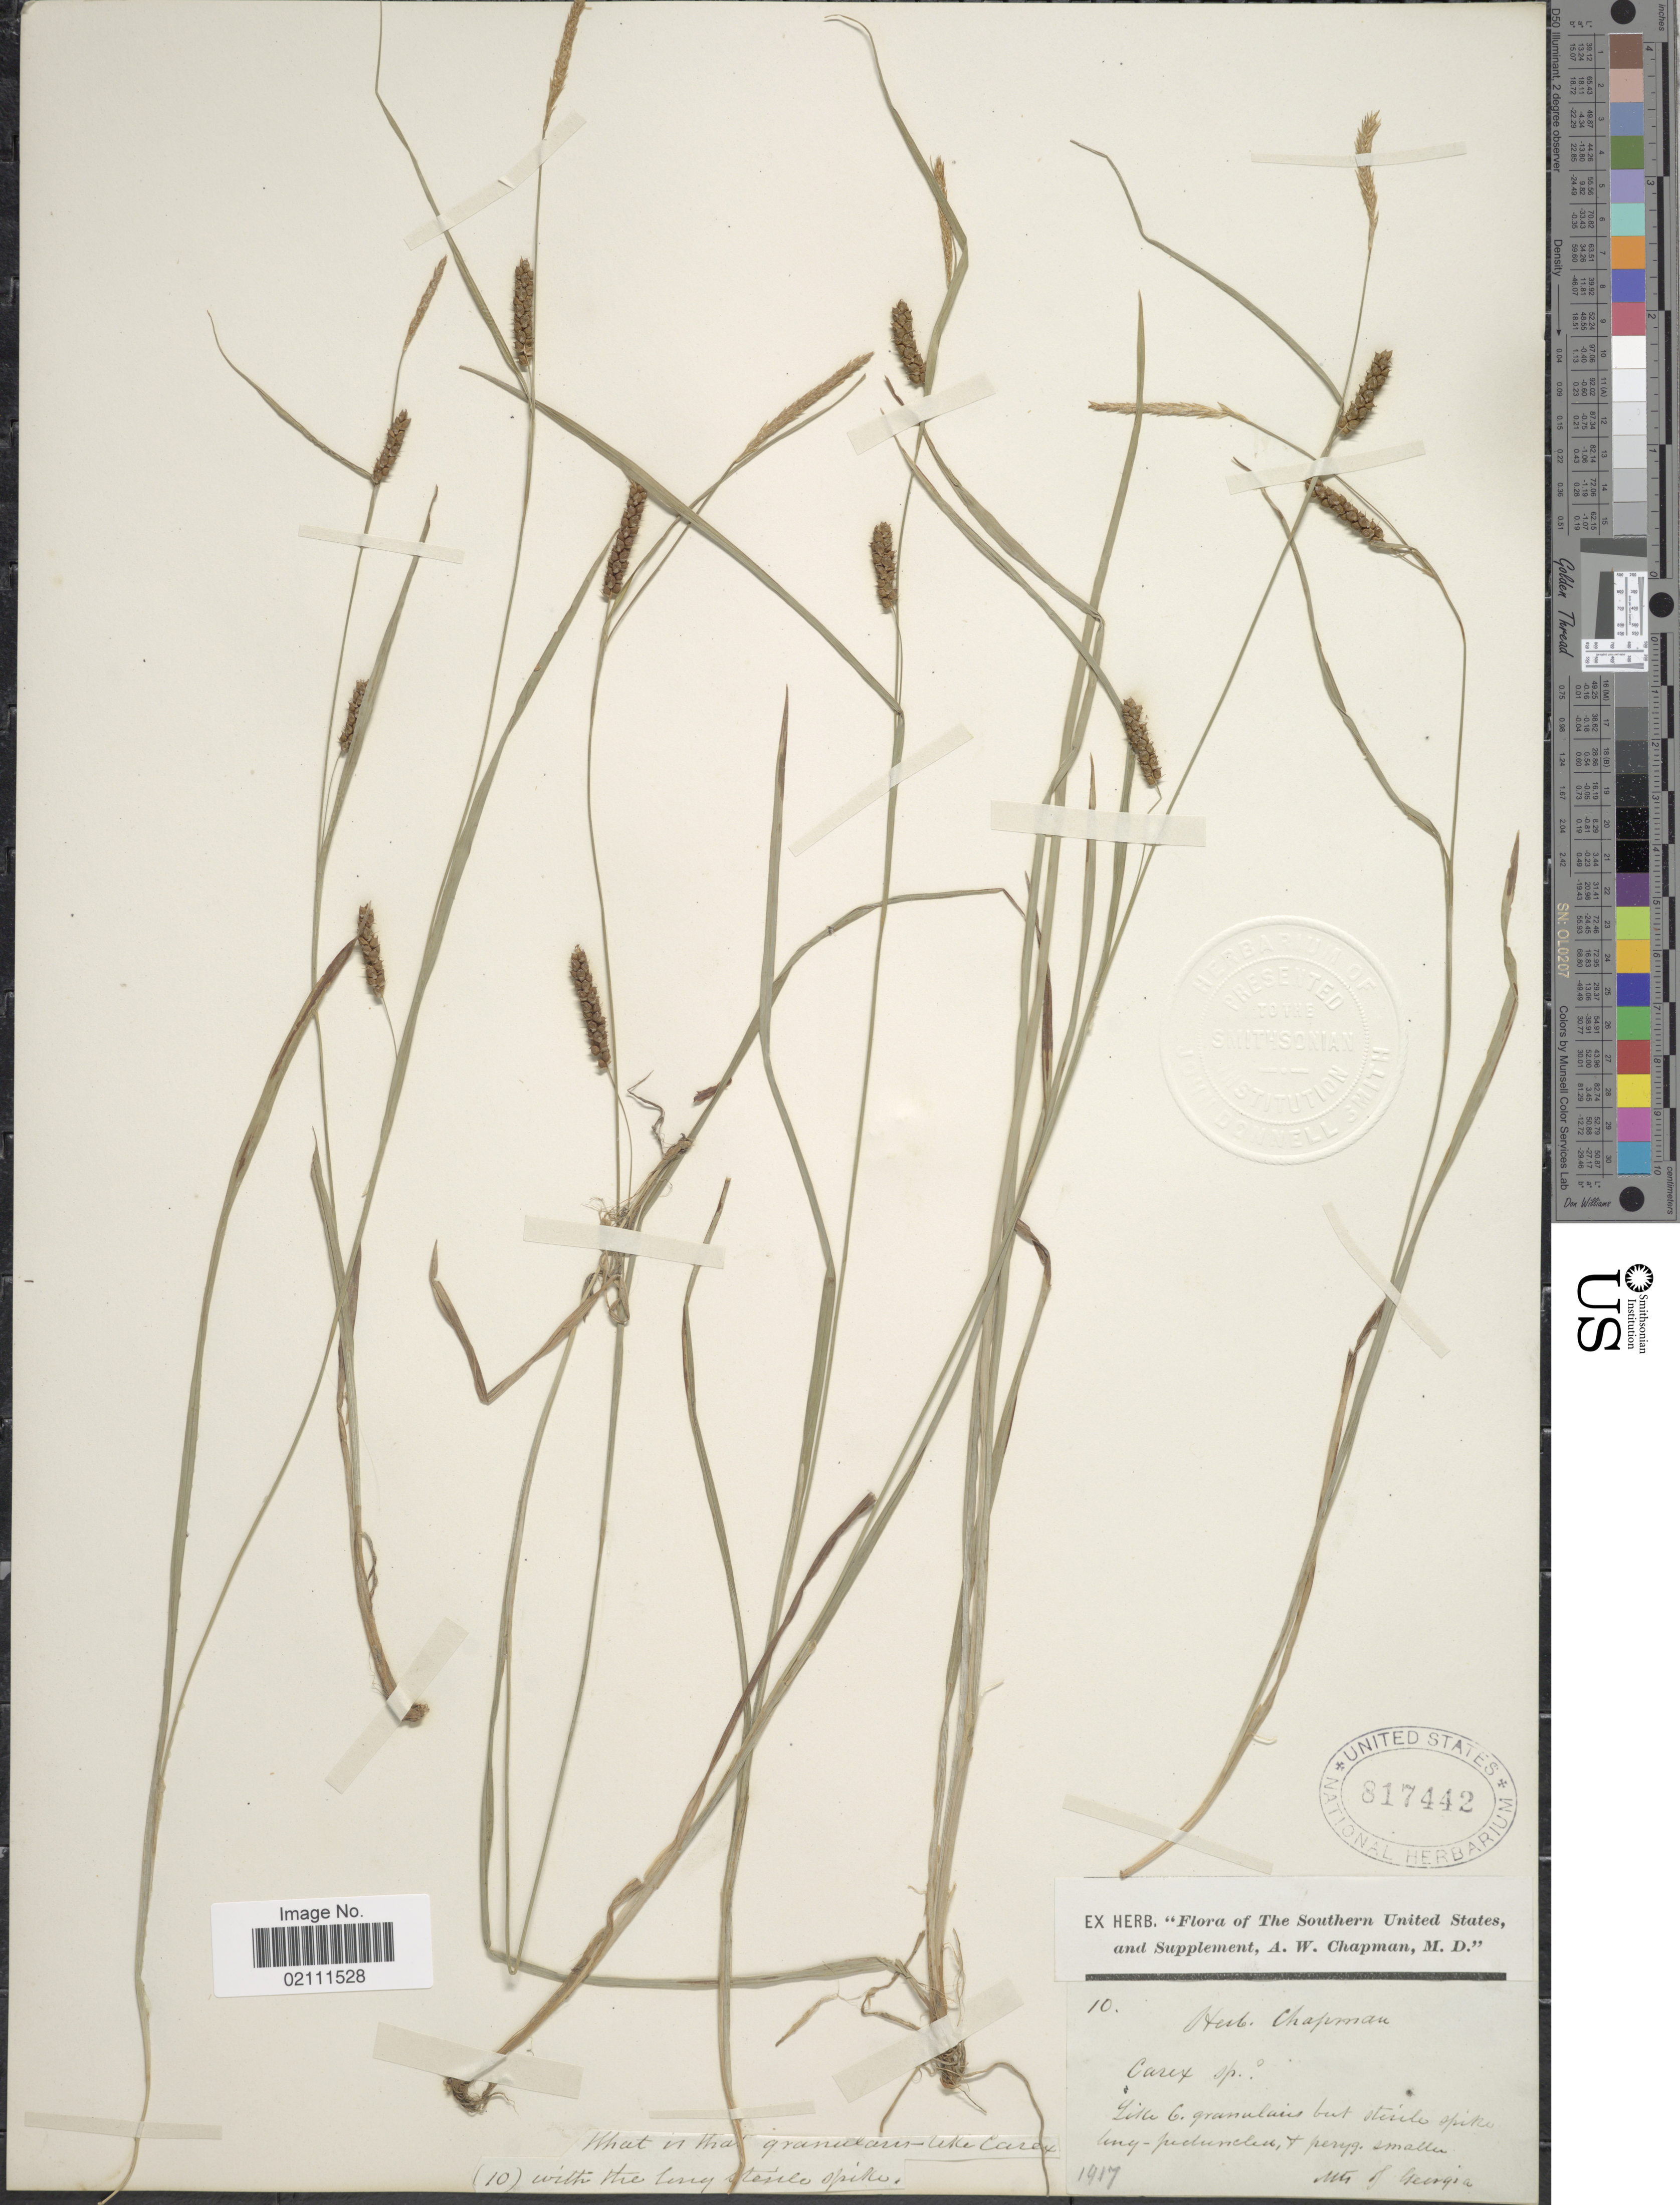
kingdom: Plantae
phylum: Tracheophyta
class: Liliopsida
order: Poales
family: Cyperaceae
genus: Carex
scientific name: Carex granularis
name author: Muhl. ex Willd.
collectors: ex herb. A.W. Chapman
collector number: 10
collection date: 1917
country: United States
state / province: Georgia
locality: Mts. of Georgia, Southern United States.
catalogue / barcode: US 817442